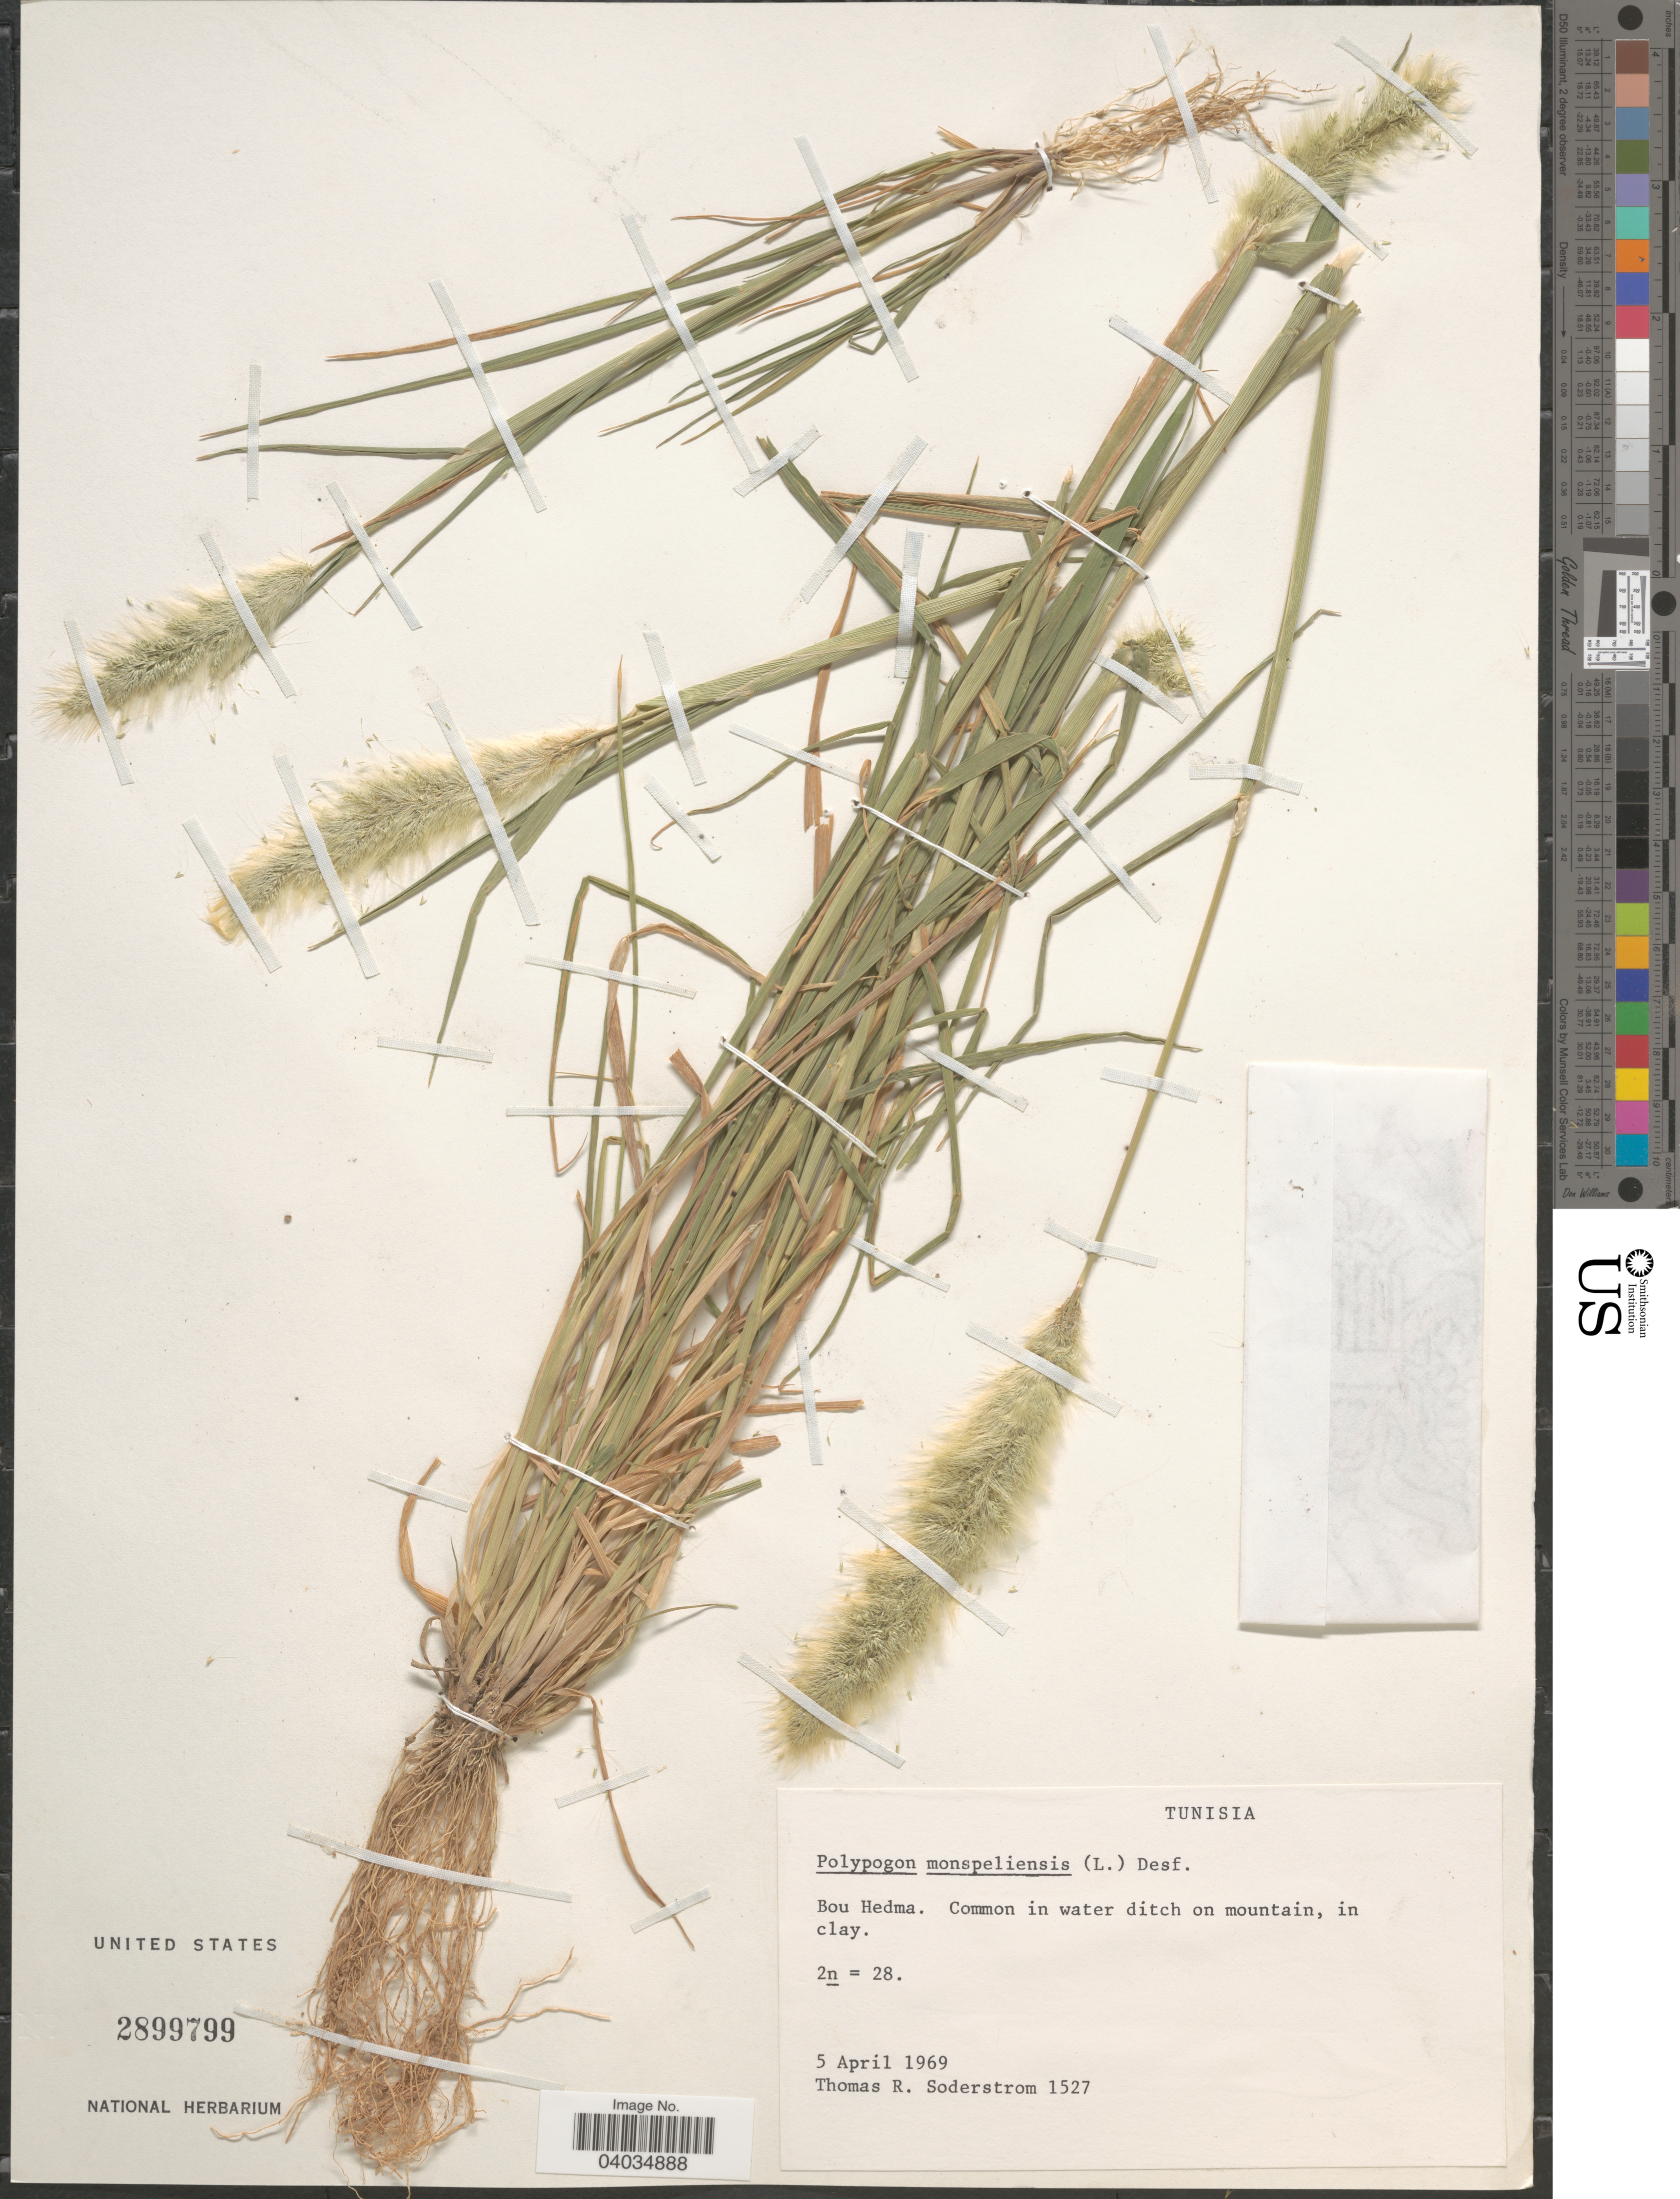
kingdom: Plantae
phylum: Tracheophyta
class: Liliopsida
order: Poales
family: Poaceae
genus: Polypogon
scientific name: Polypogon monspeliensis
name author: (L.) Desf.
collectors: T. R. Soderstrom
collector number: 1527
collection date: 1969-04-05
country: Tunisia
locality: Bou Hedma.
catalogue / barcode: US 2899799